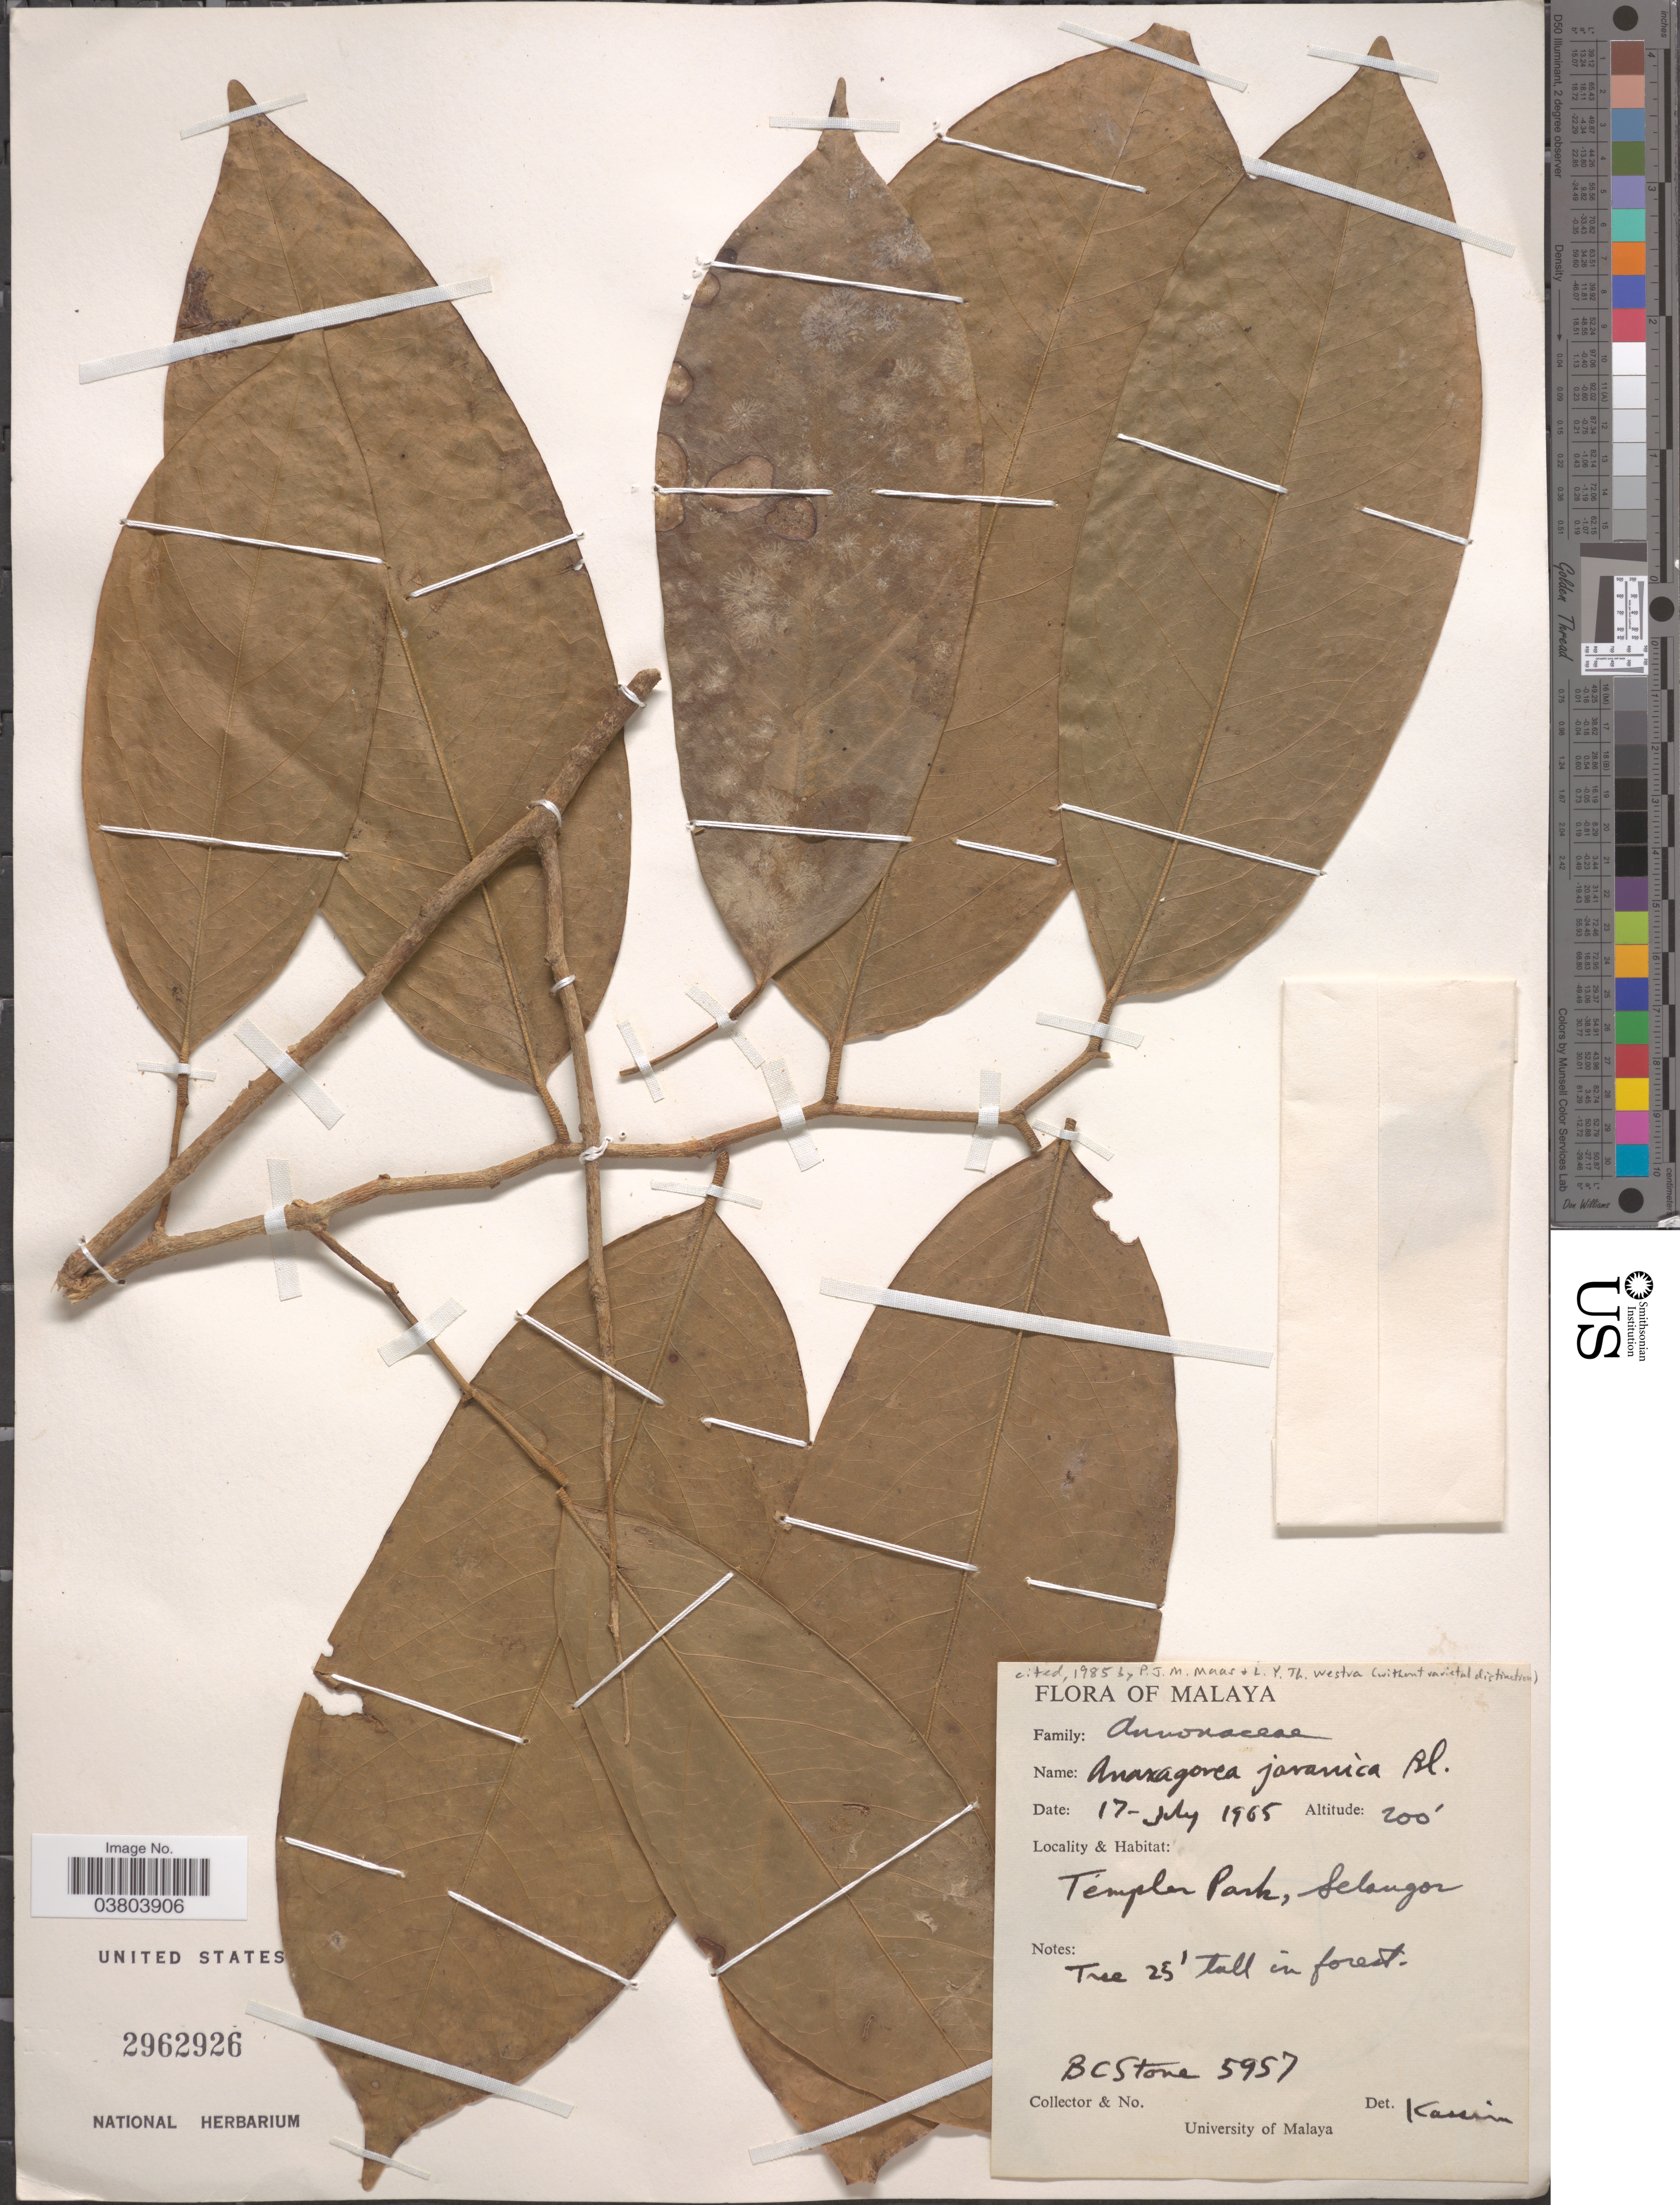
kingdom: Plantae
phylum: Tracheophyta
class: Magnoliopsida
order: Magnoliales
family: Annonaceae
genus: Anaxagorea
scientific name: Anaxagorea javanica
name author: Blume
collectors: B. C. Stone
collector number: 5957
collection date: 1965-07-17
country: Malaysia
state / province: Selangor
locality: Malaya. Templer Park.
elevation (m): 61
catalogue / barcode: US 2962926